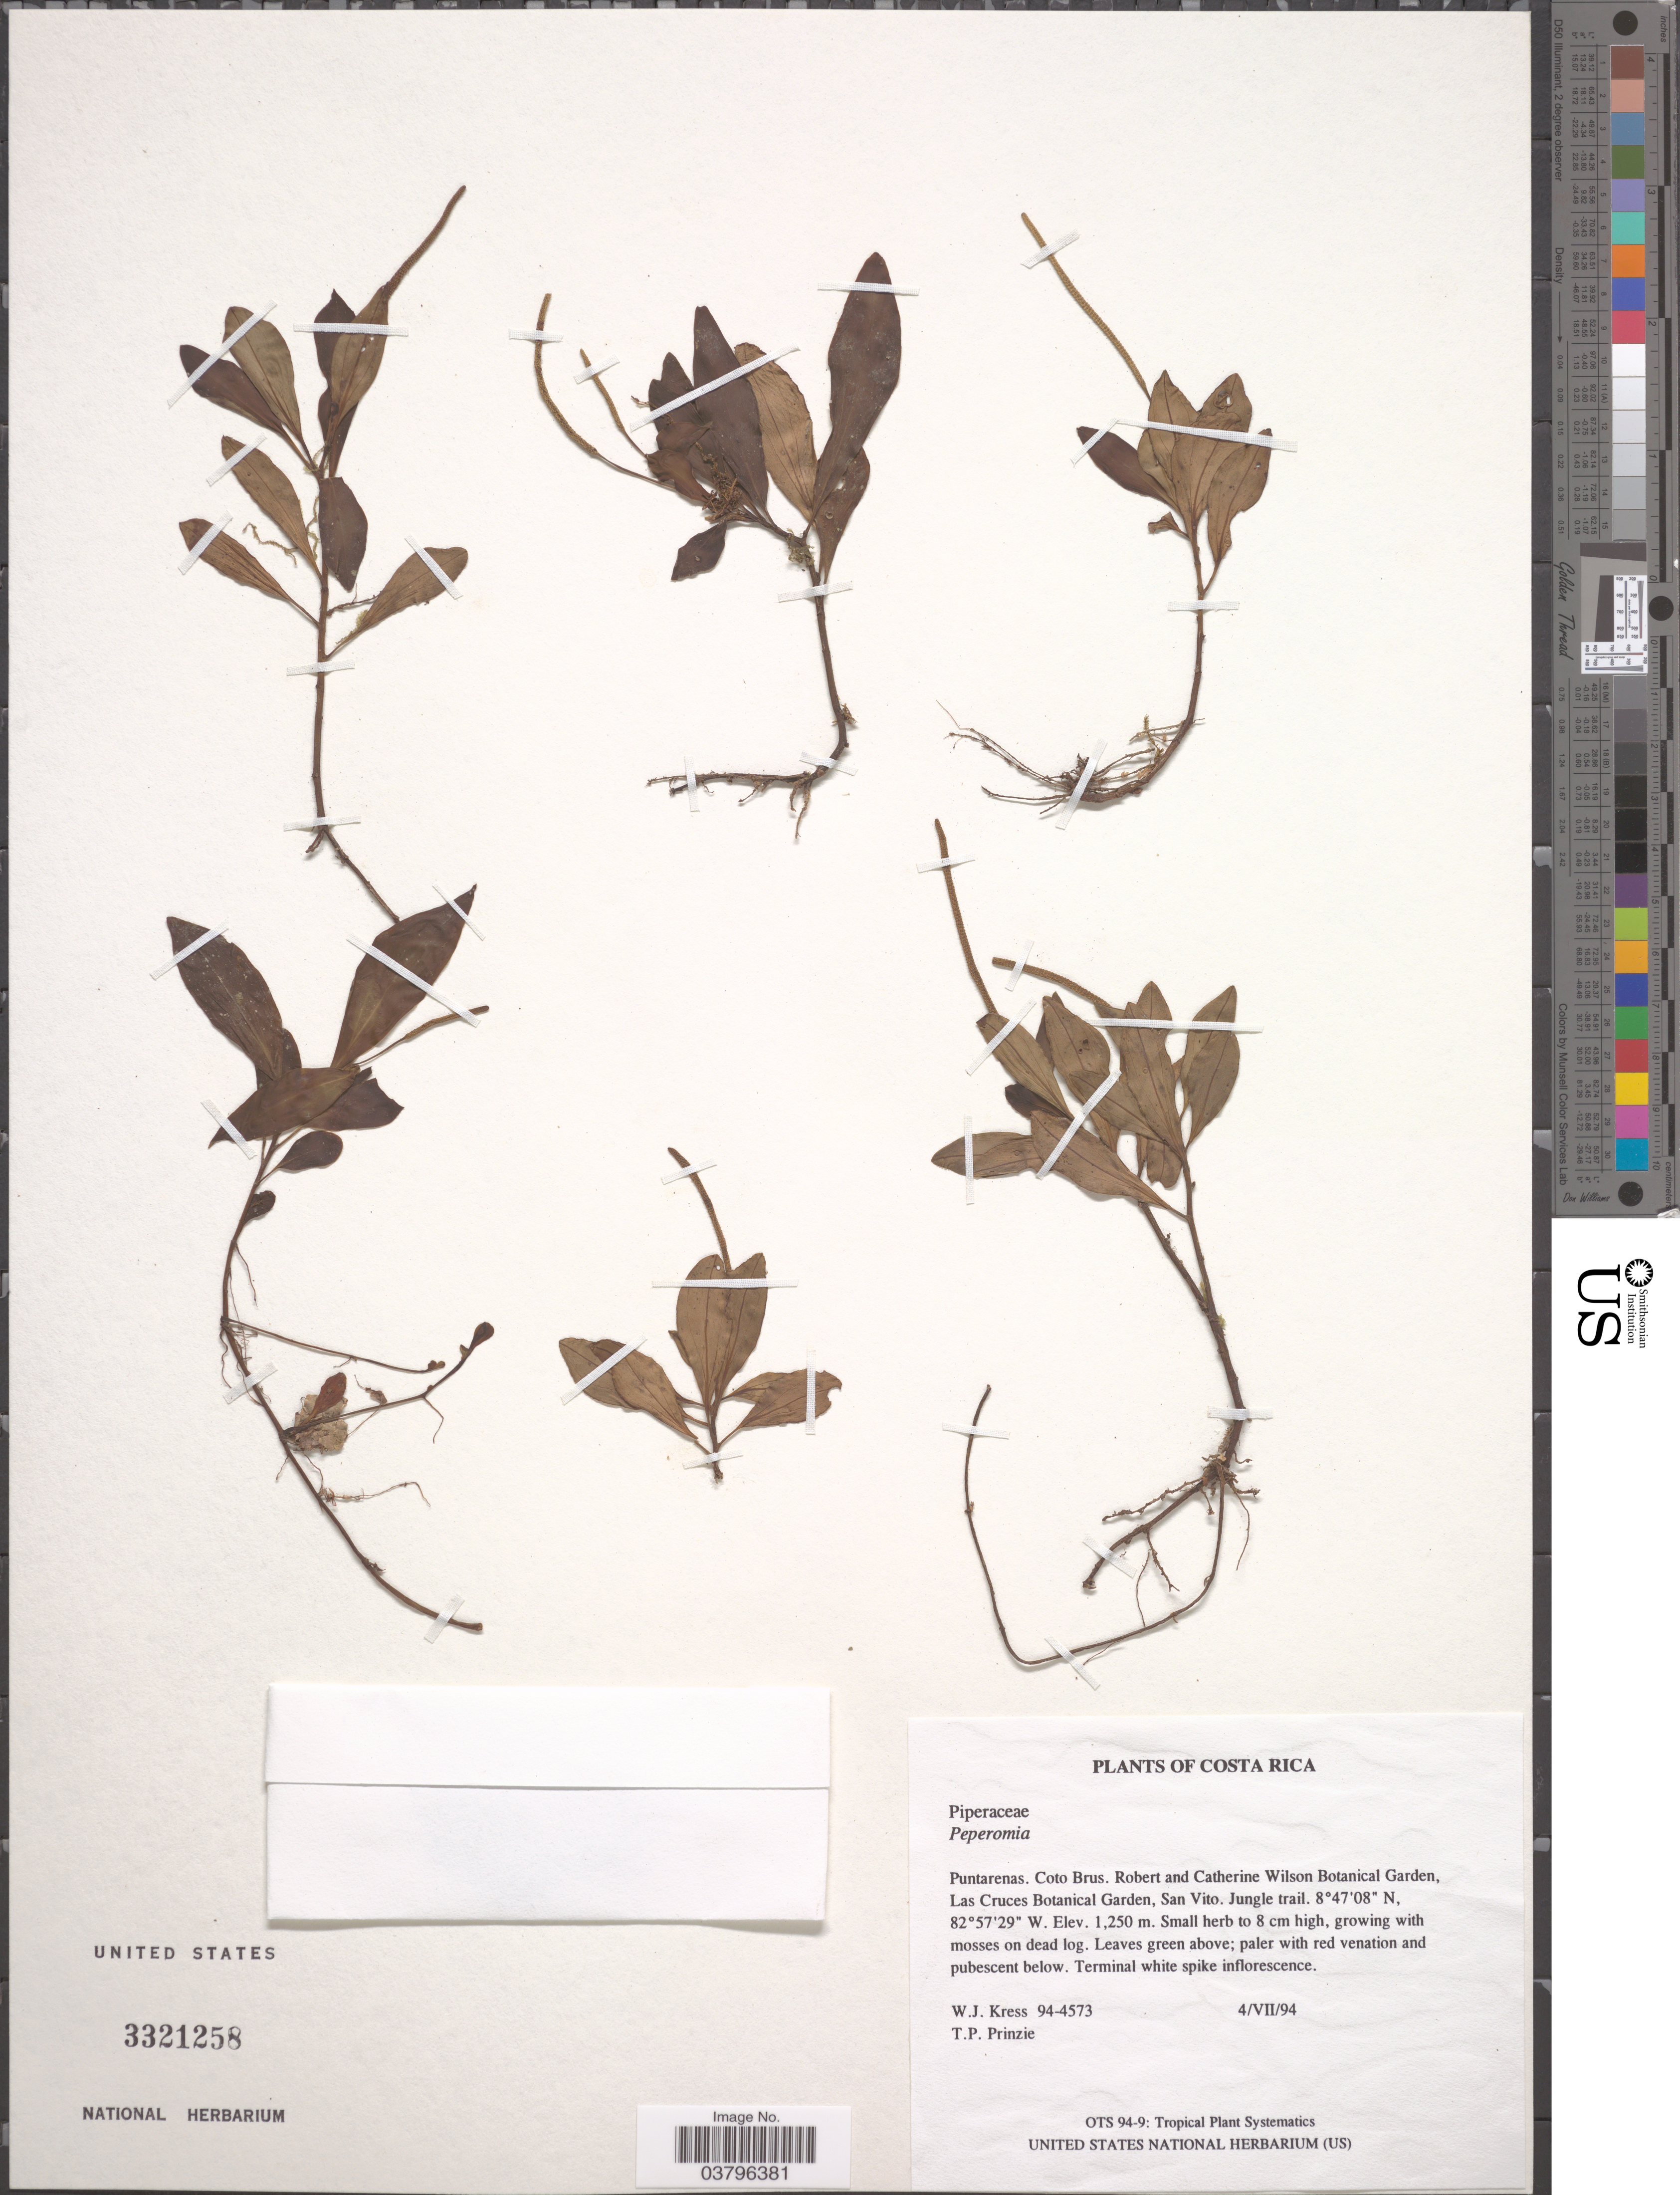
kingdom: Plantae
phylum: Tracheophyta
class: Magnoliopsida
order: Piperales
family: Piperaceae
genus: Peperomia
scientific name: Peperomia dendrophila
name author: Schltdl. & Cham.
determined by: Jiménez, José Estaban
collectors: W. J. Kress & T. Prinzie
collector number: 94-4573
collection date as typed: Transcribed d/m/y: 4/7/94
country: Costa Rica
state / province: Puntarenas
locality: Coto Brus. Robert and Catherine Wilson Botanical Garden, Las Cruces Botanical, San Vito. Jungle trail.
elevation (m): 1250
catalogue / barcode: US 3321258